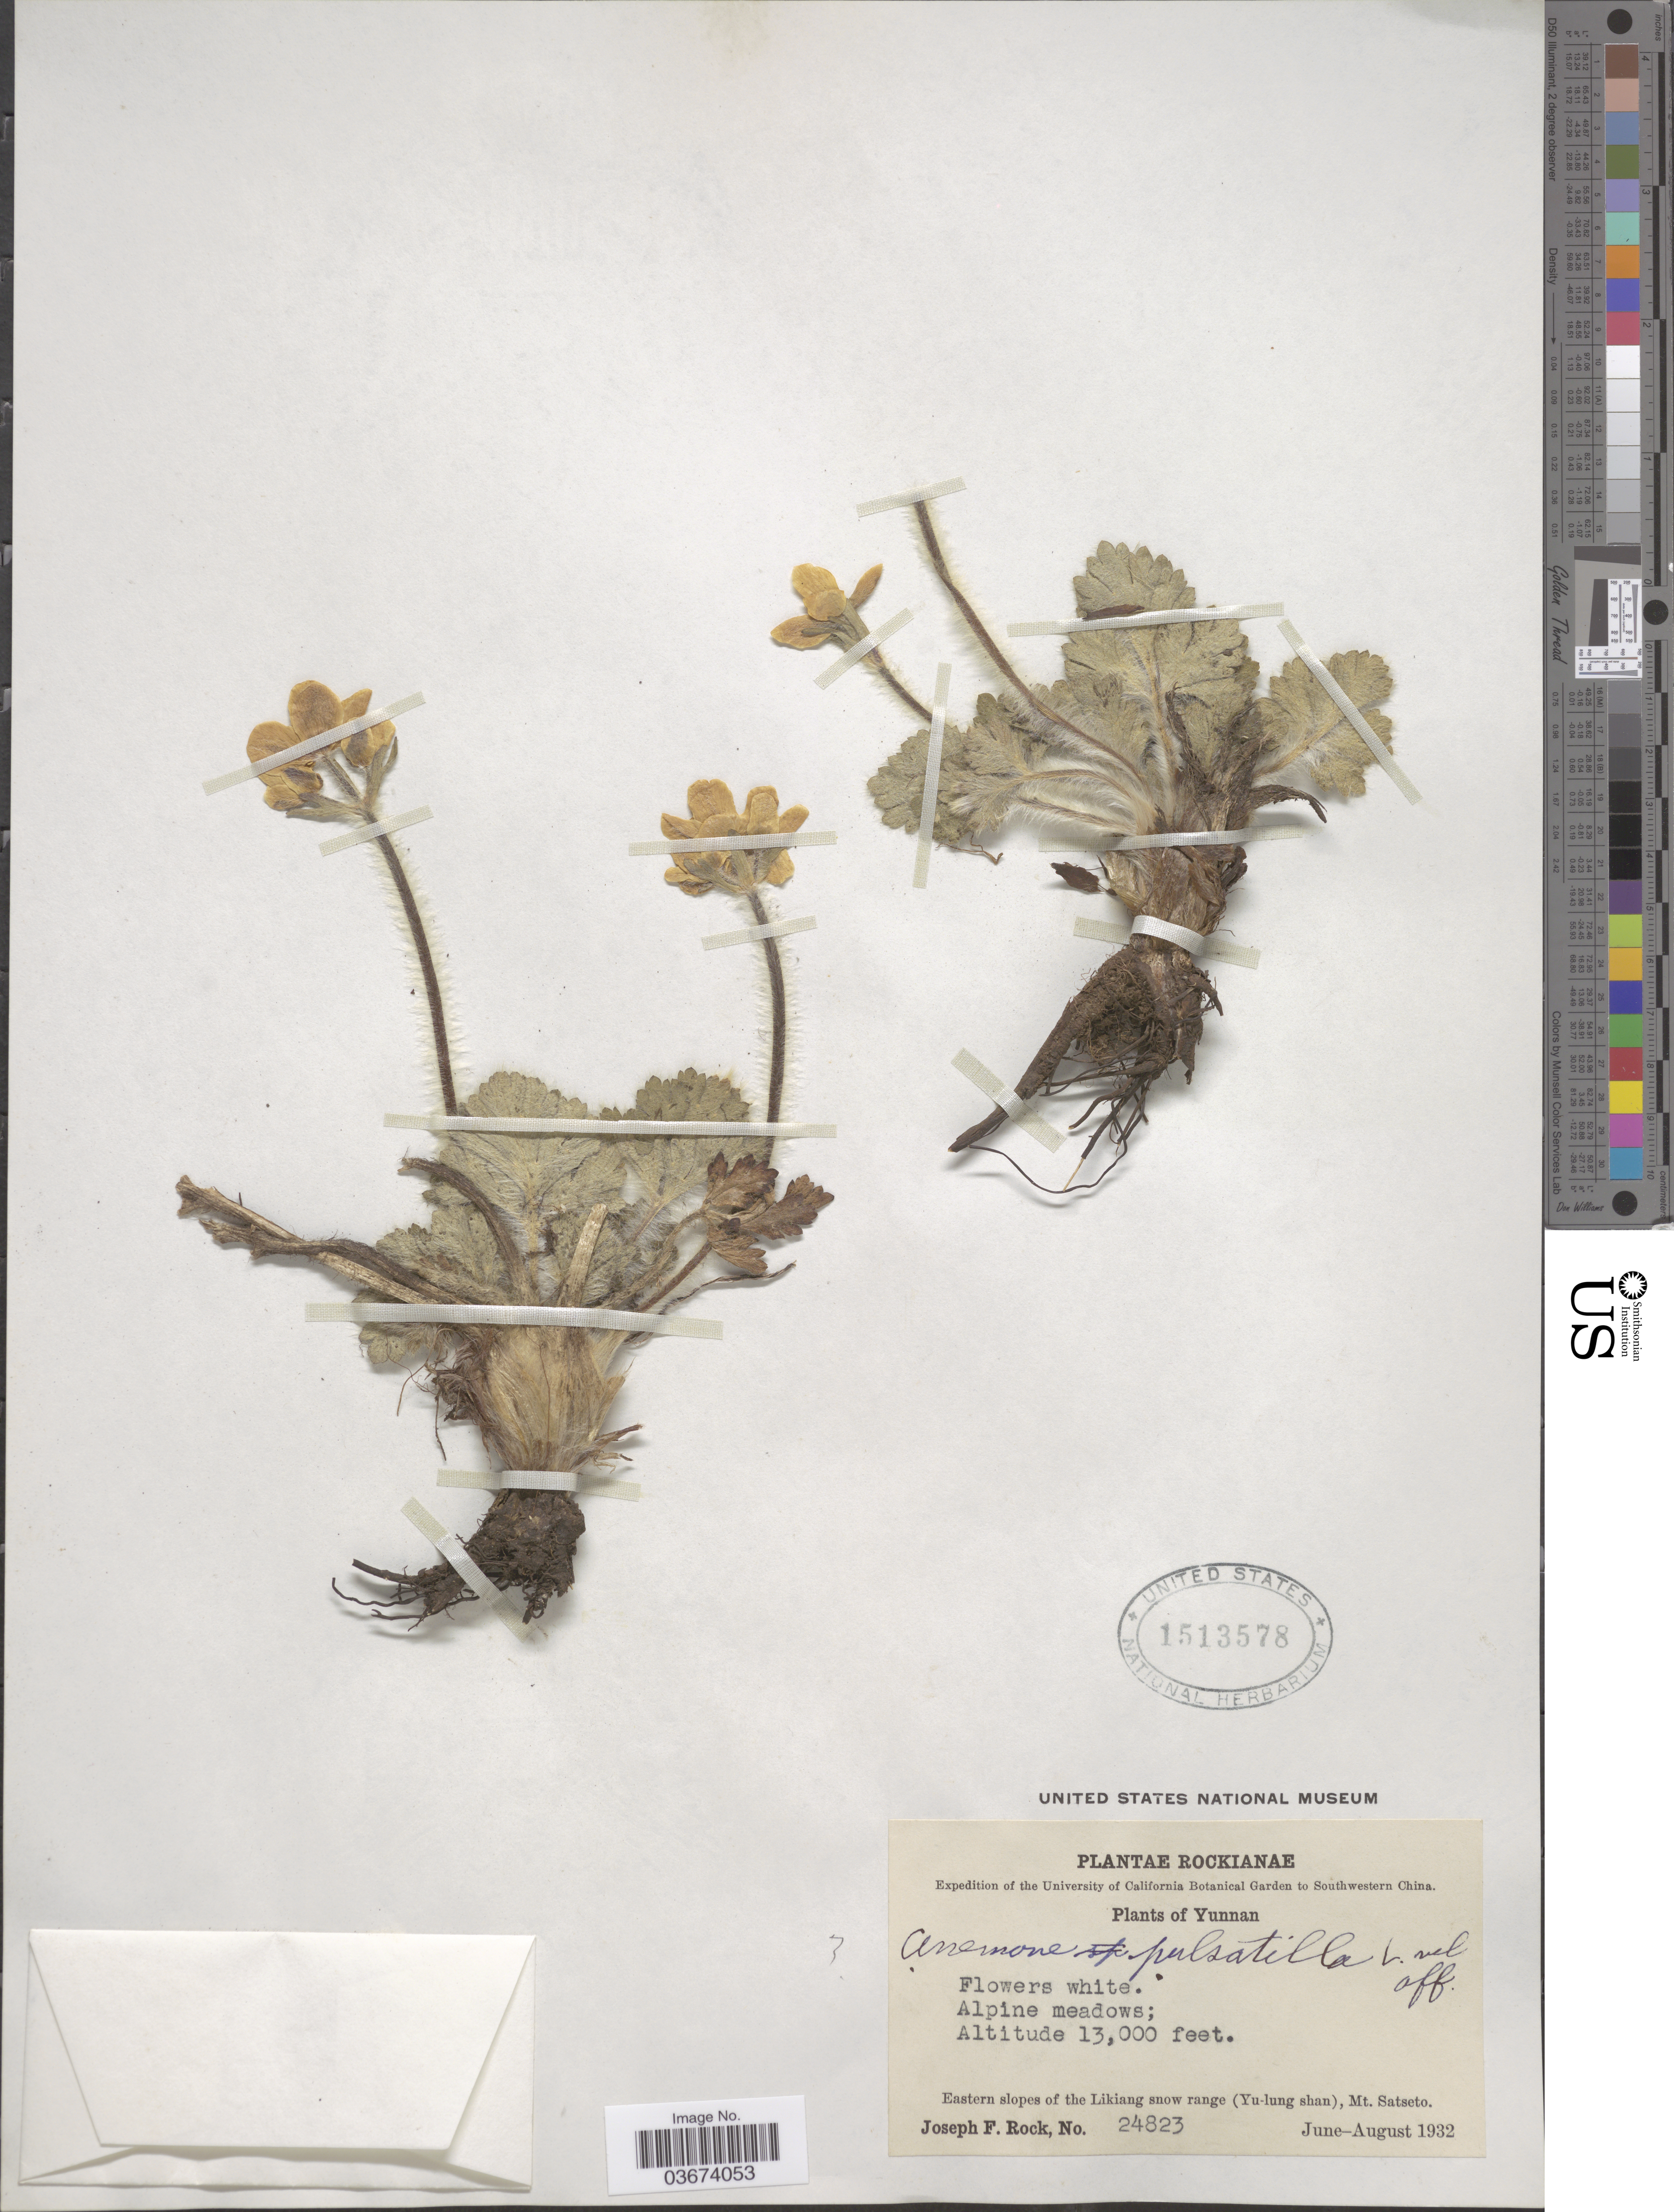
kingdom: Plantae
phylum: Tracheophyta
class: Magnoliopsida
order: Ranunculales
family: Ranunculaceae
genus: Anemone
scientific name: Anemone sp.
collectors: J. F. Rock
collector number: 24823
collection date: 1932-06/1932-08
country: China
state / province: Yunnan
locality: Southwestern China. Eastern slopes of the Likiang snow range (Yu-lung shan), Mt. Satseto.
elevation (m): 3962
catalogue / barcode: US 1513578